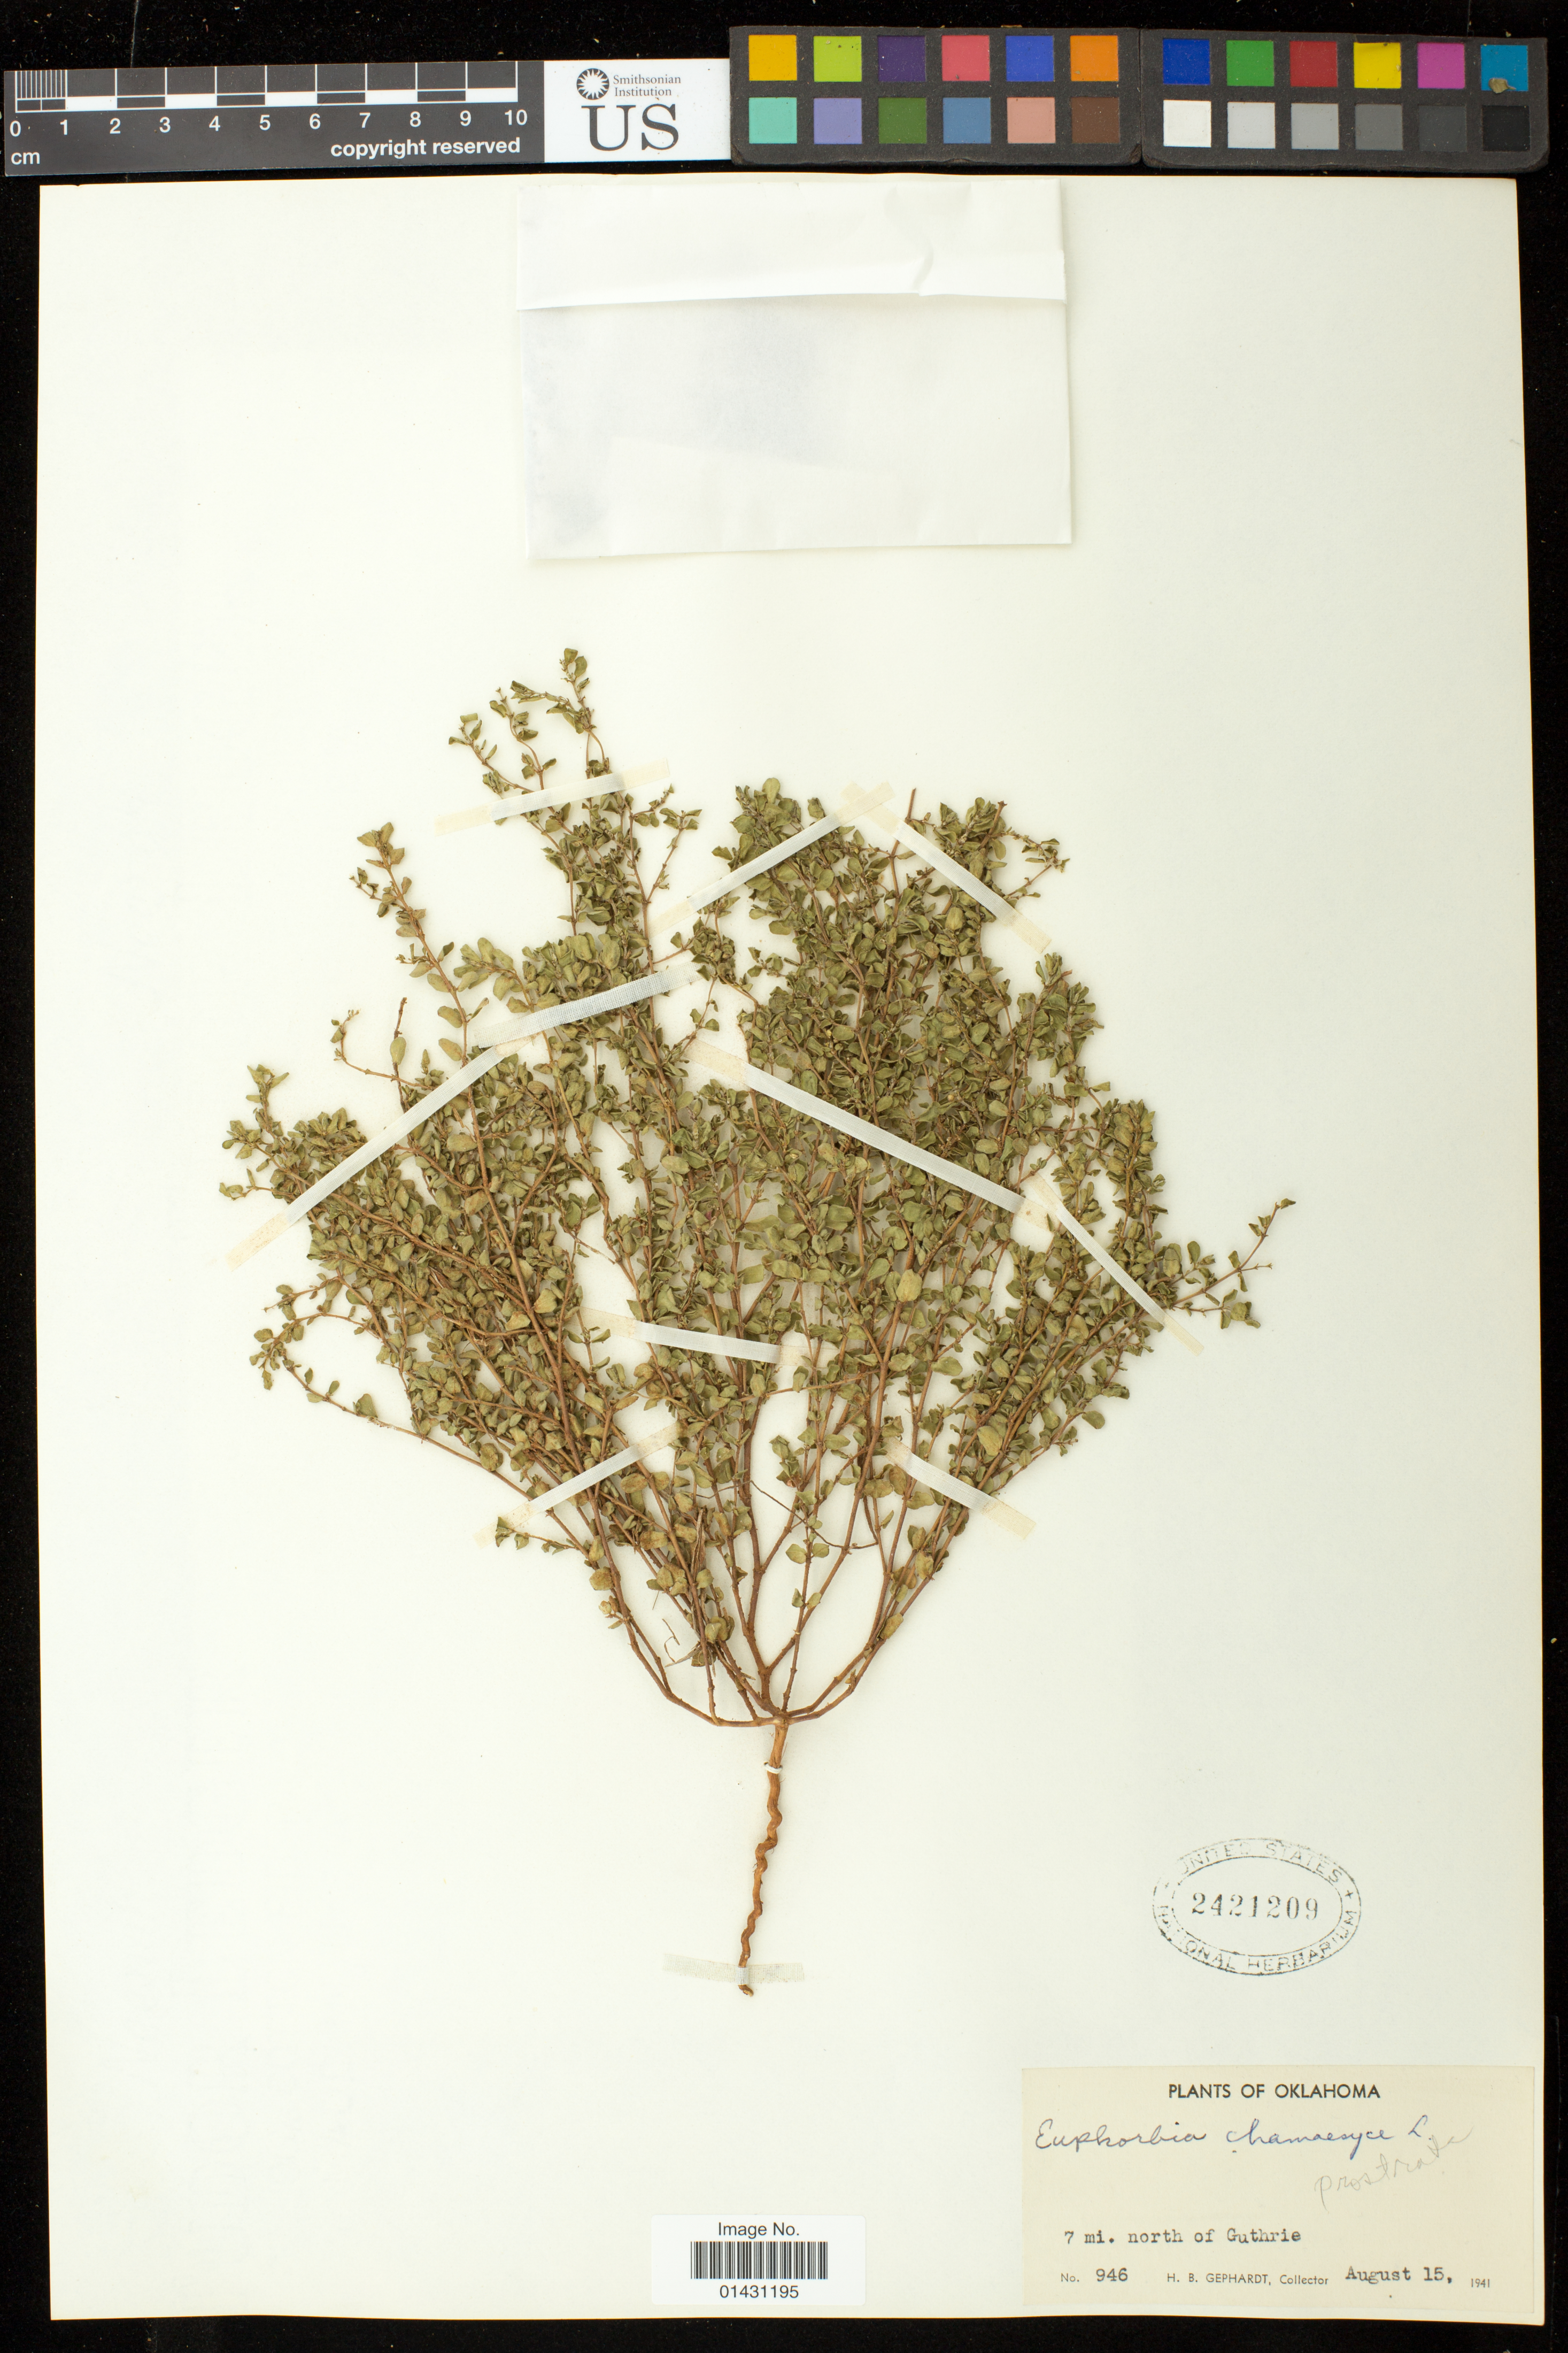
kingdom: Plantae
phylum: Tracheophyta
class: Magnoliopsida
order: Malpighiales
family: Euphorbiaceae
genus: Euphorbia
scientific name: Euphorbia prostrata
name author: Aiton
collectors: H. Gephardt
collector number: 946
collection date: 1941-08-15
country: United States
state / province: Oklahoma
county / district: Logan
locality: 7 mi. north of Guthrie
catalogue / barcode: US 2421209